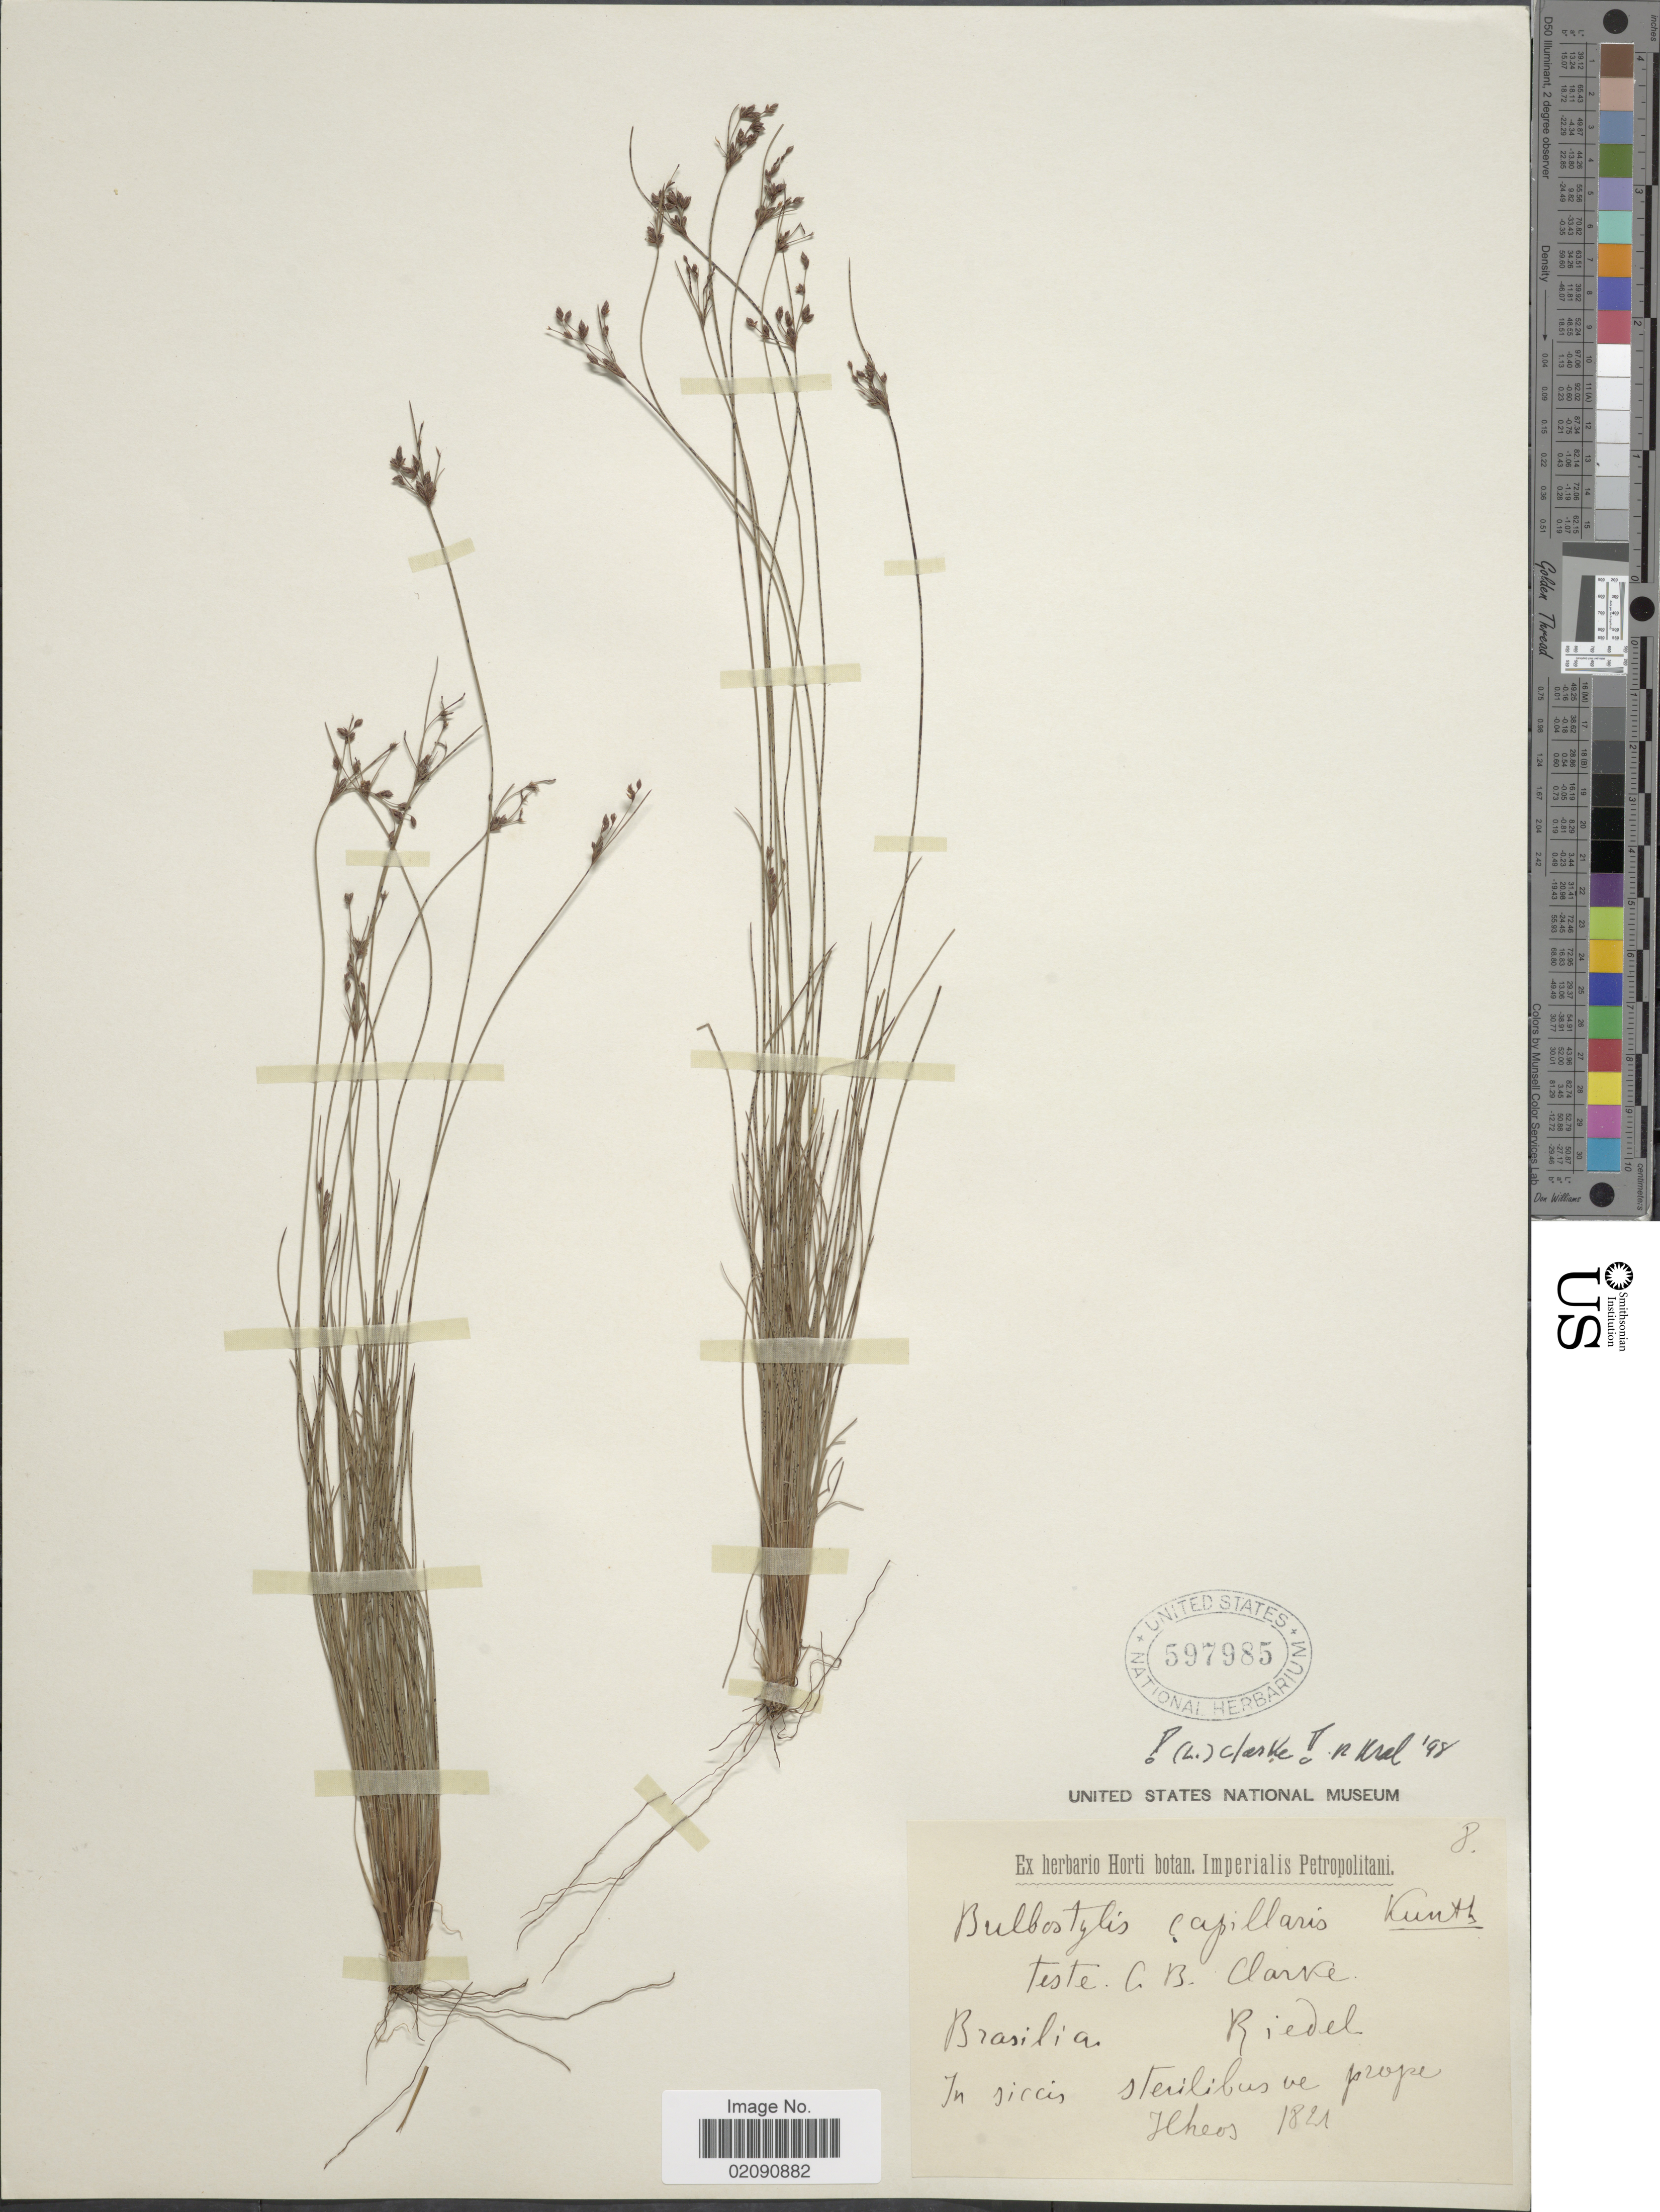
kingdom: Plantae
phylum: Tracheophyta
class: Liliopsida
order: Poales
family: Cyperaceae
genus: Bulbostylis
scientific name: Bulbostylis capillaris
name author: (L.) Kunth ex C.B. Clarke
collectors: Riedel, --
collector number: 8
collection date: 1821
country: Brazil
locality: Brasilia, In siccis sterilibus ve prope Ilheos.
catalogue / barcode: US 597985